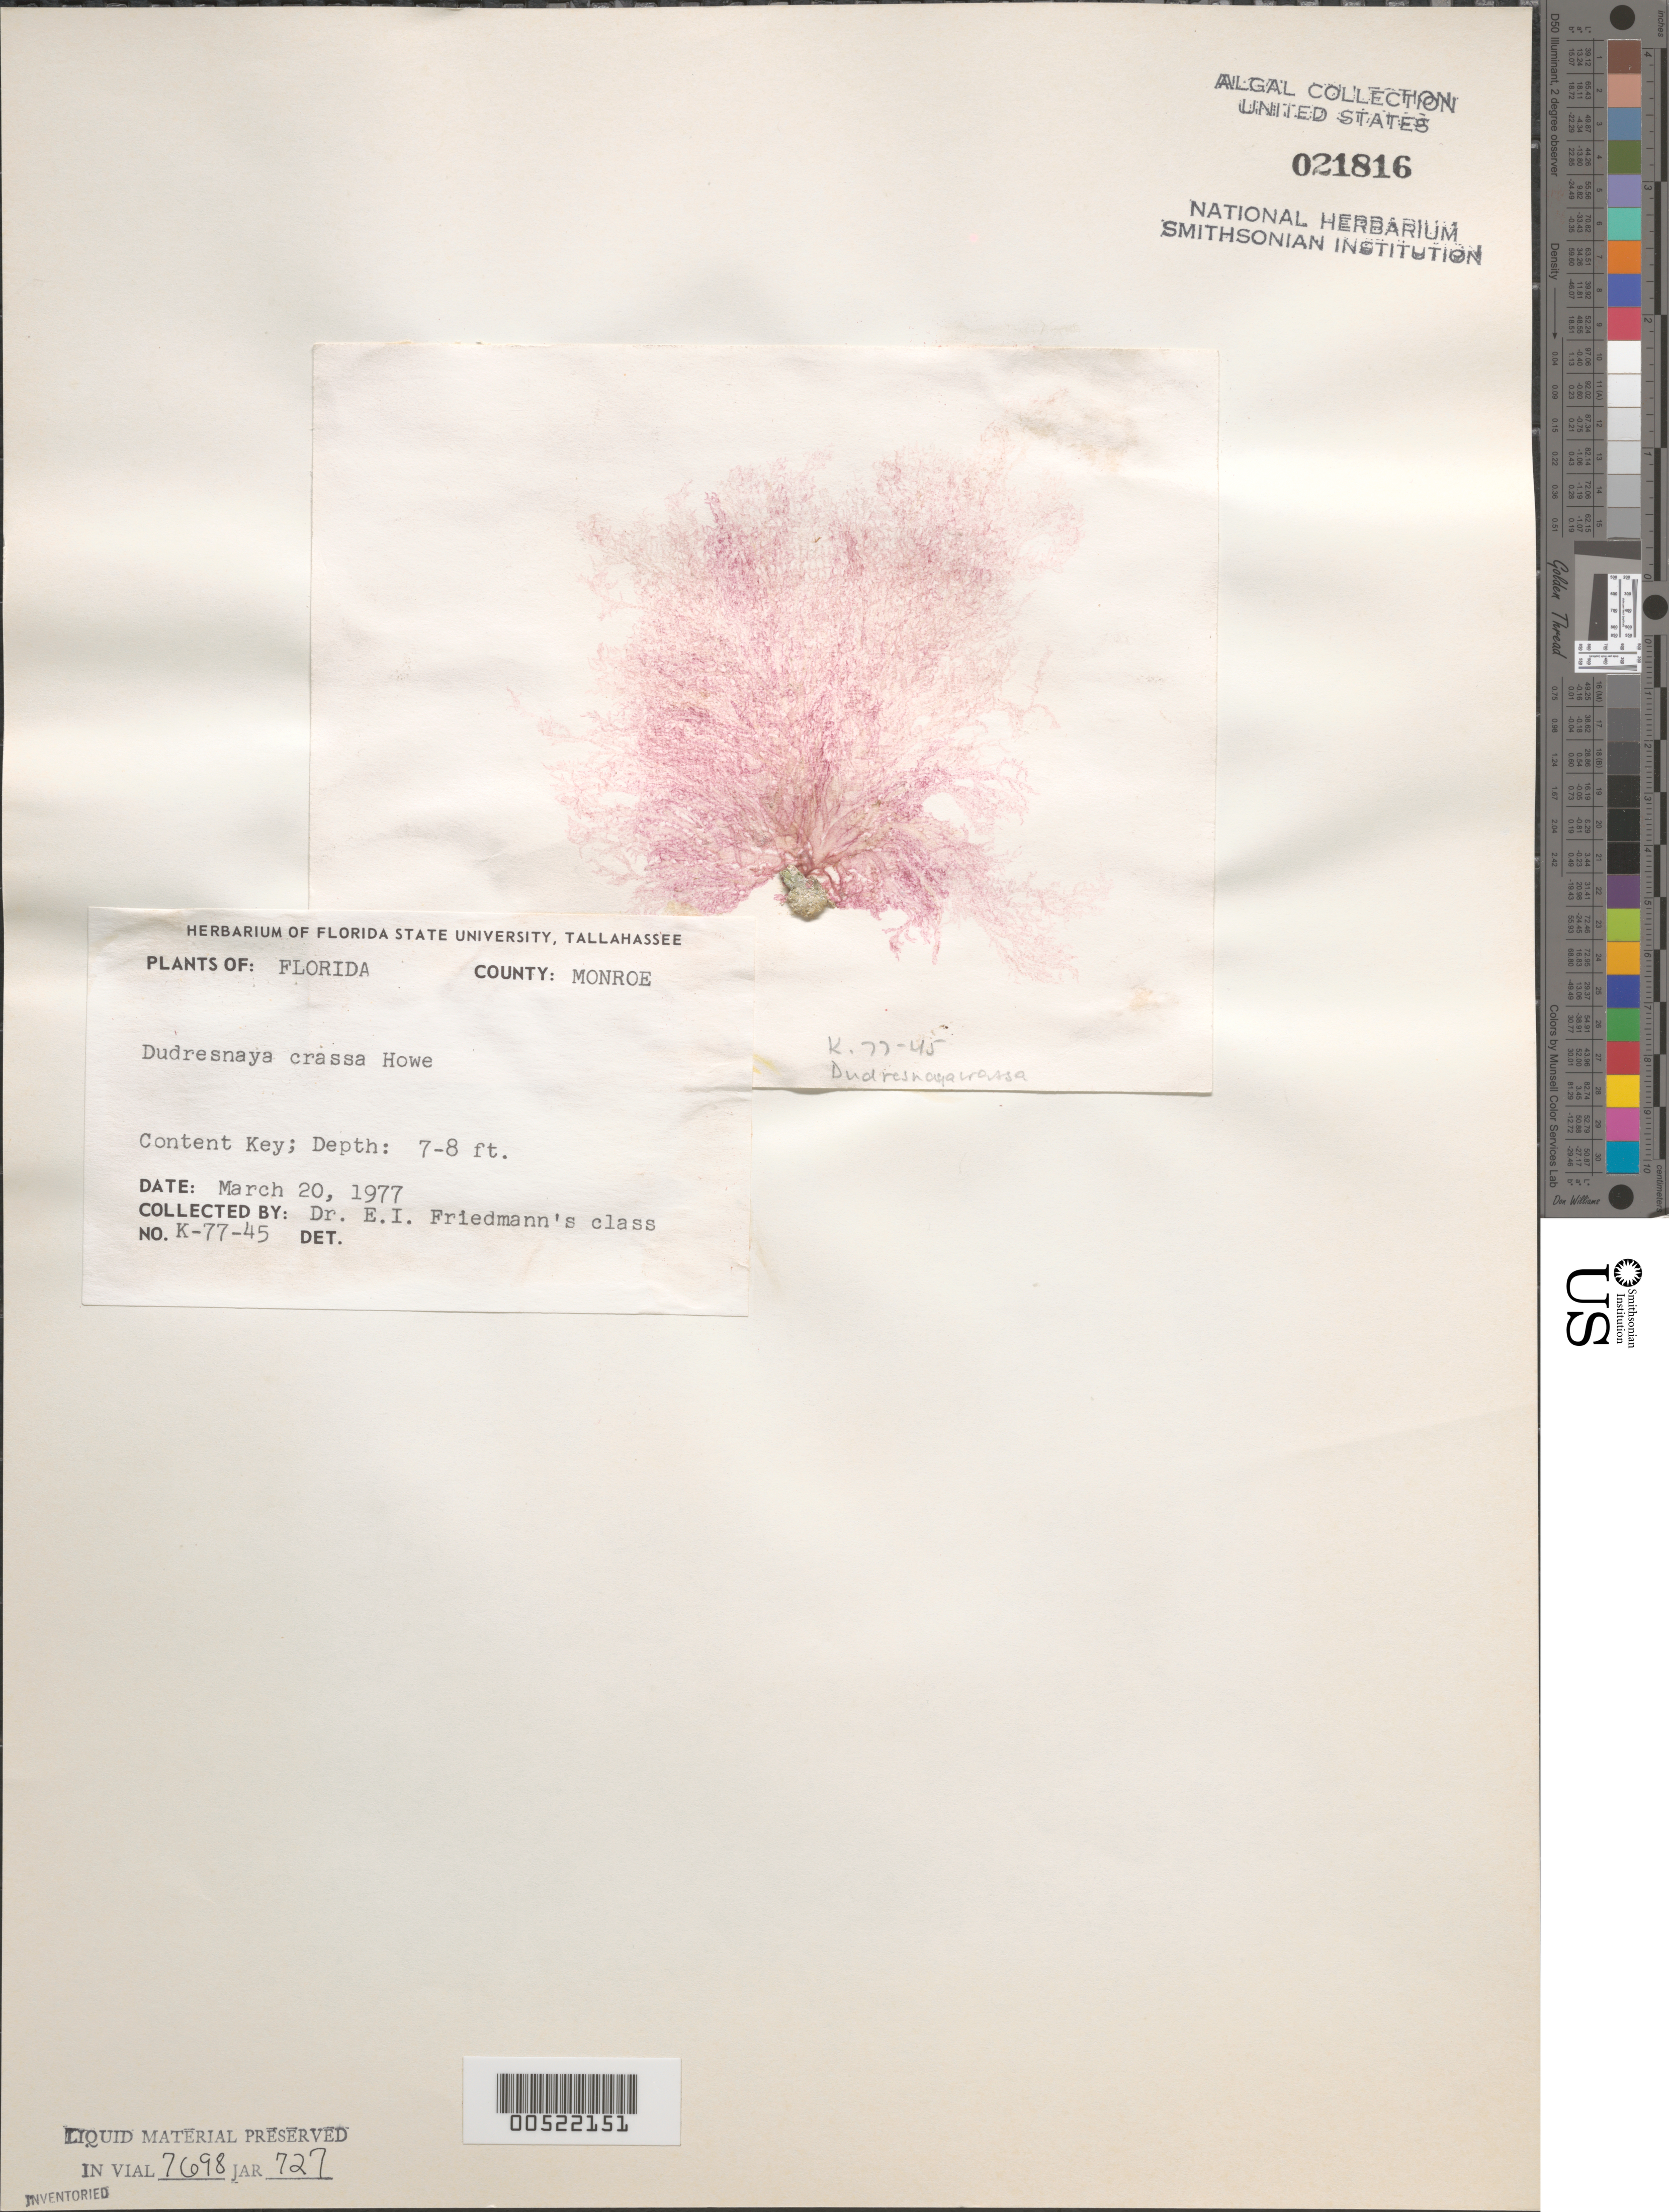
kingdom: Plantae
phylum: Rhodophyta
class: Florideophyceae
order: Gigartinales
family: Dumontiaceae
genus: Dudresnaya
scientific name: Dudresnaya crassa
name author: M. Howe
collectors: E. Friedmann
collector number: K-77-45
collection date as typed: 20 Mar 1977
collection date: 1977-03-20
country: United States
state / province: Florida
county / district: Monroe County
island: Content Keys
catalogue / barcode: US 21816